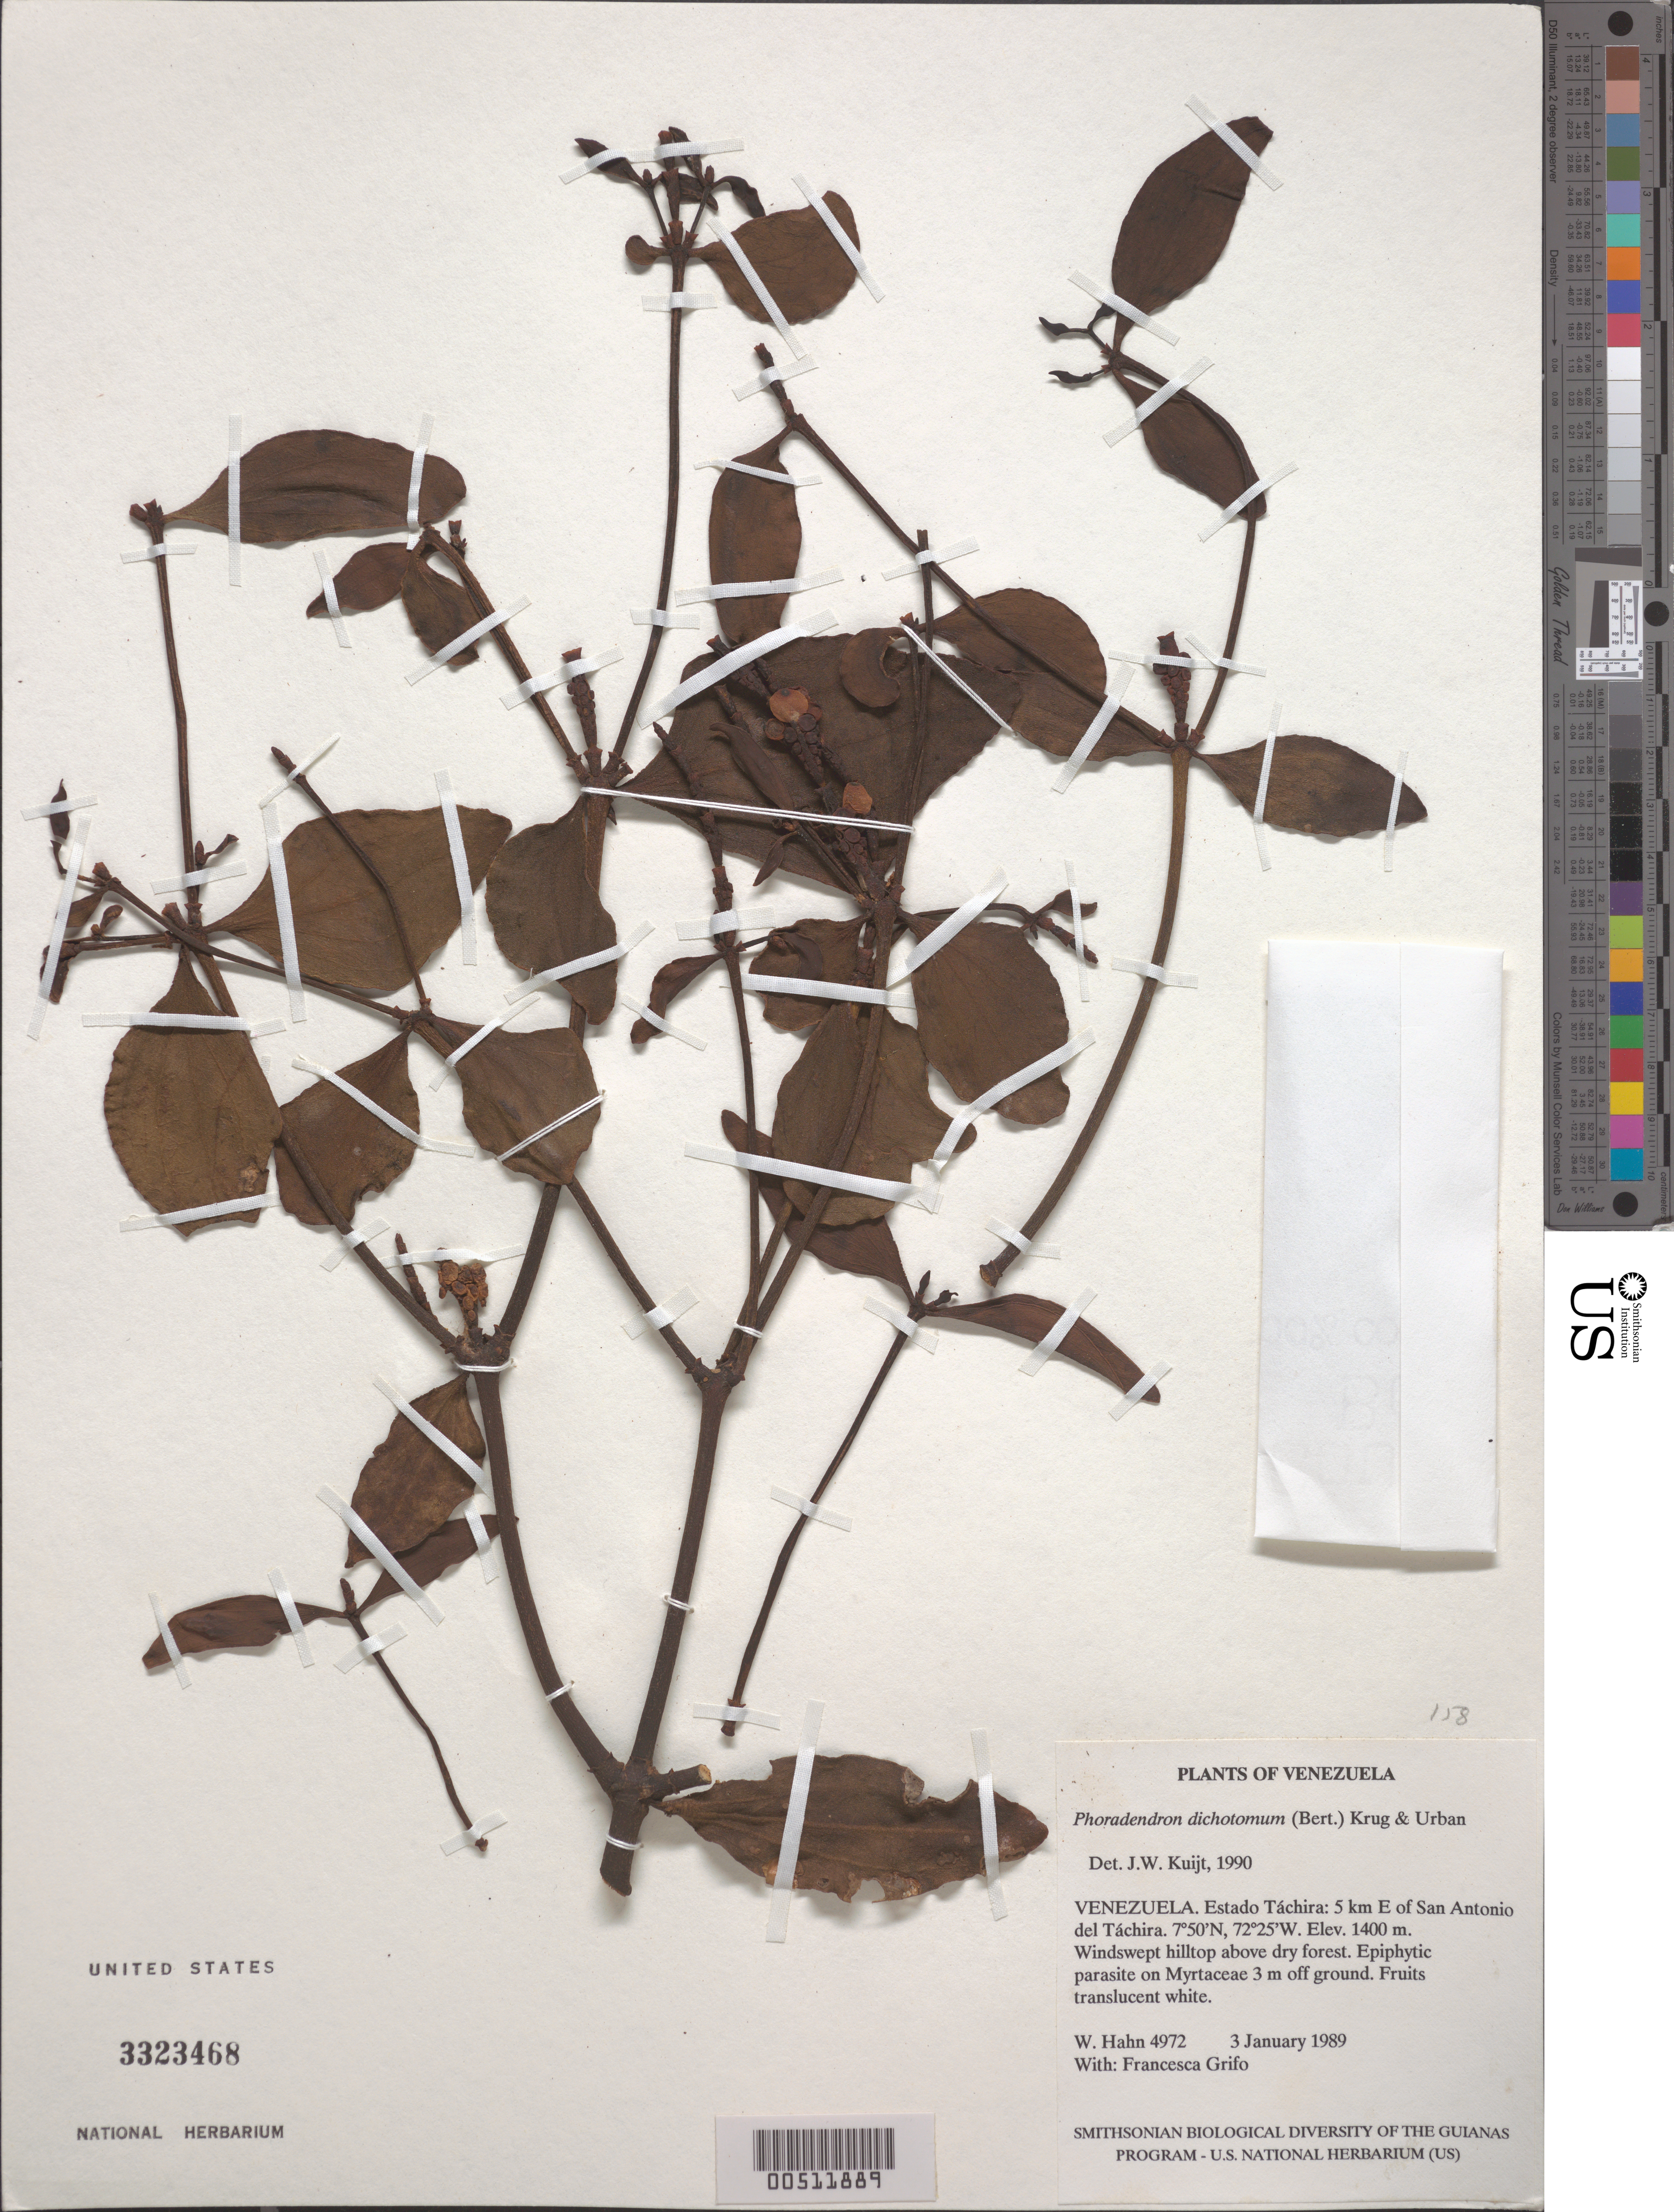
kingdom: Plantae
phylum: Tracheophyta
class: Magnoliopsida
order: Santalales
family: Viscaceae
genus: Phoradendron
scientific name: Phoradendron dichotomum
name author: Ettingsh.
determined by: Kuijt, Job, (CANADA)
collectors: W. Hahn & F. Grifo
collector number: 4972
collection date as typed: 3 January 1989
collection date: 1989-01-03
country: Venezuela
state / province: Táchira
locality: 5 km E of San Antonio del Táchira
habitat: Windswept hilltop above dry forest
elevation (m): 1400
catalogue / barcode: US 3323468